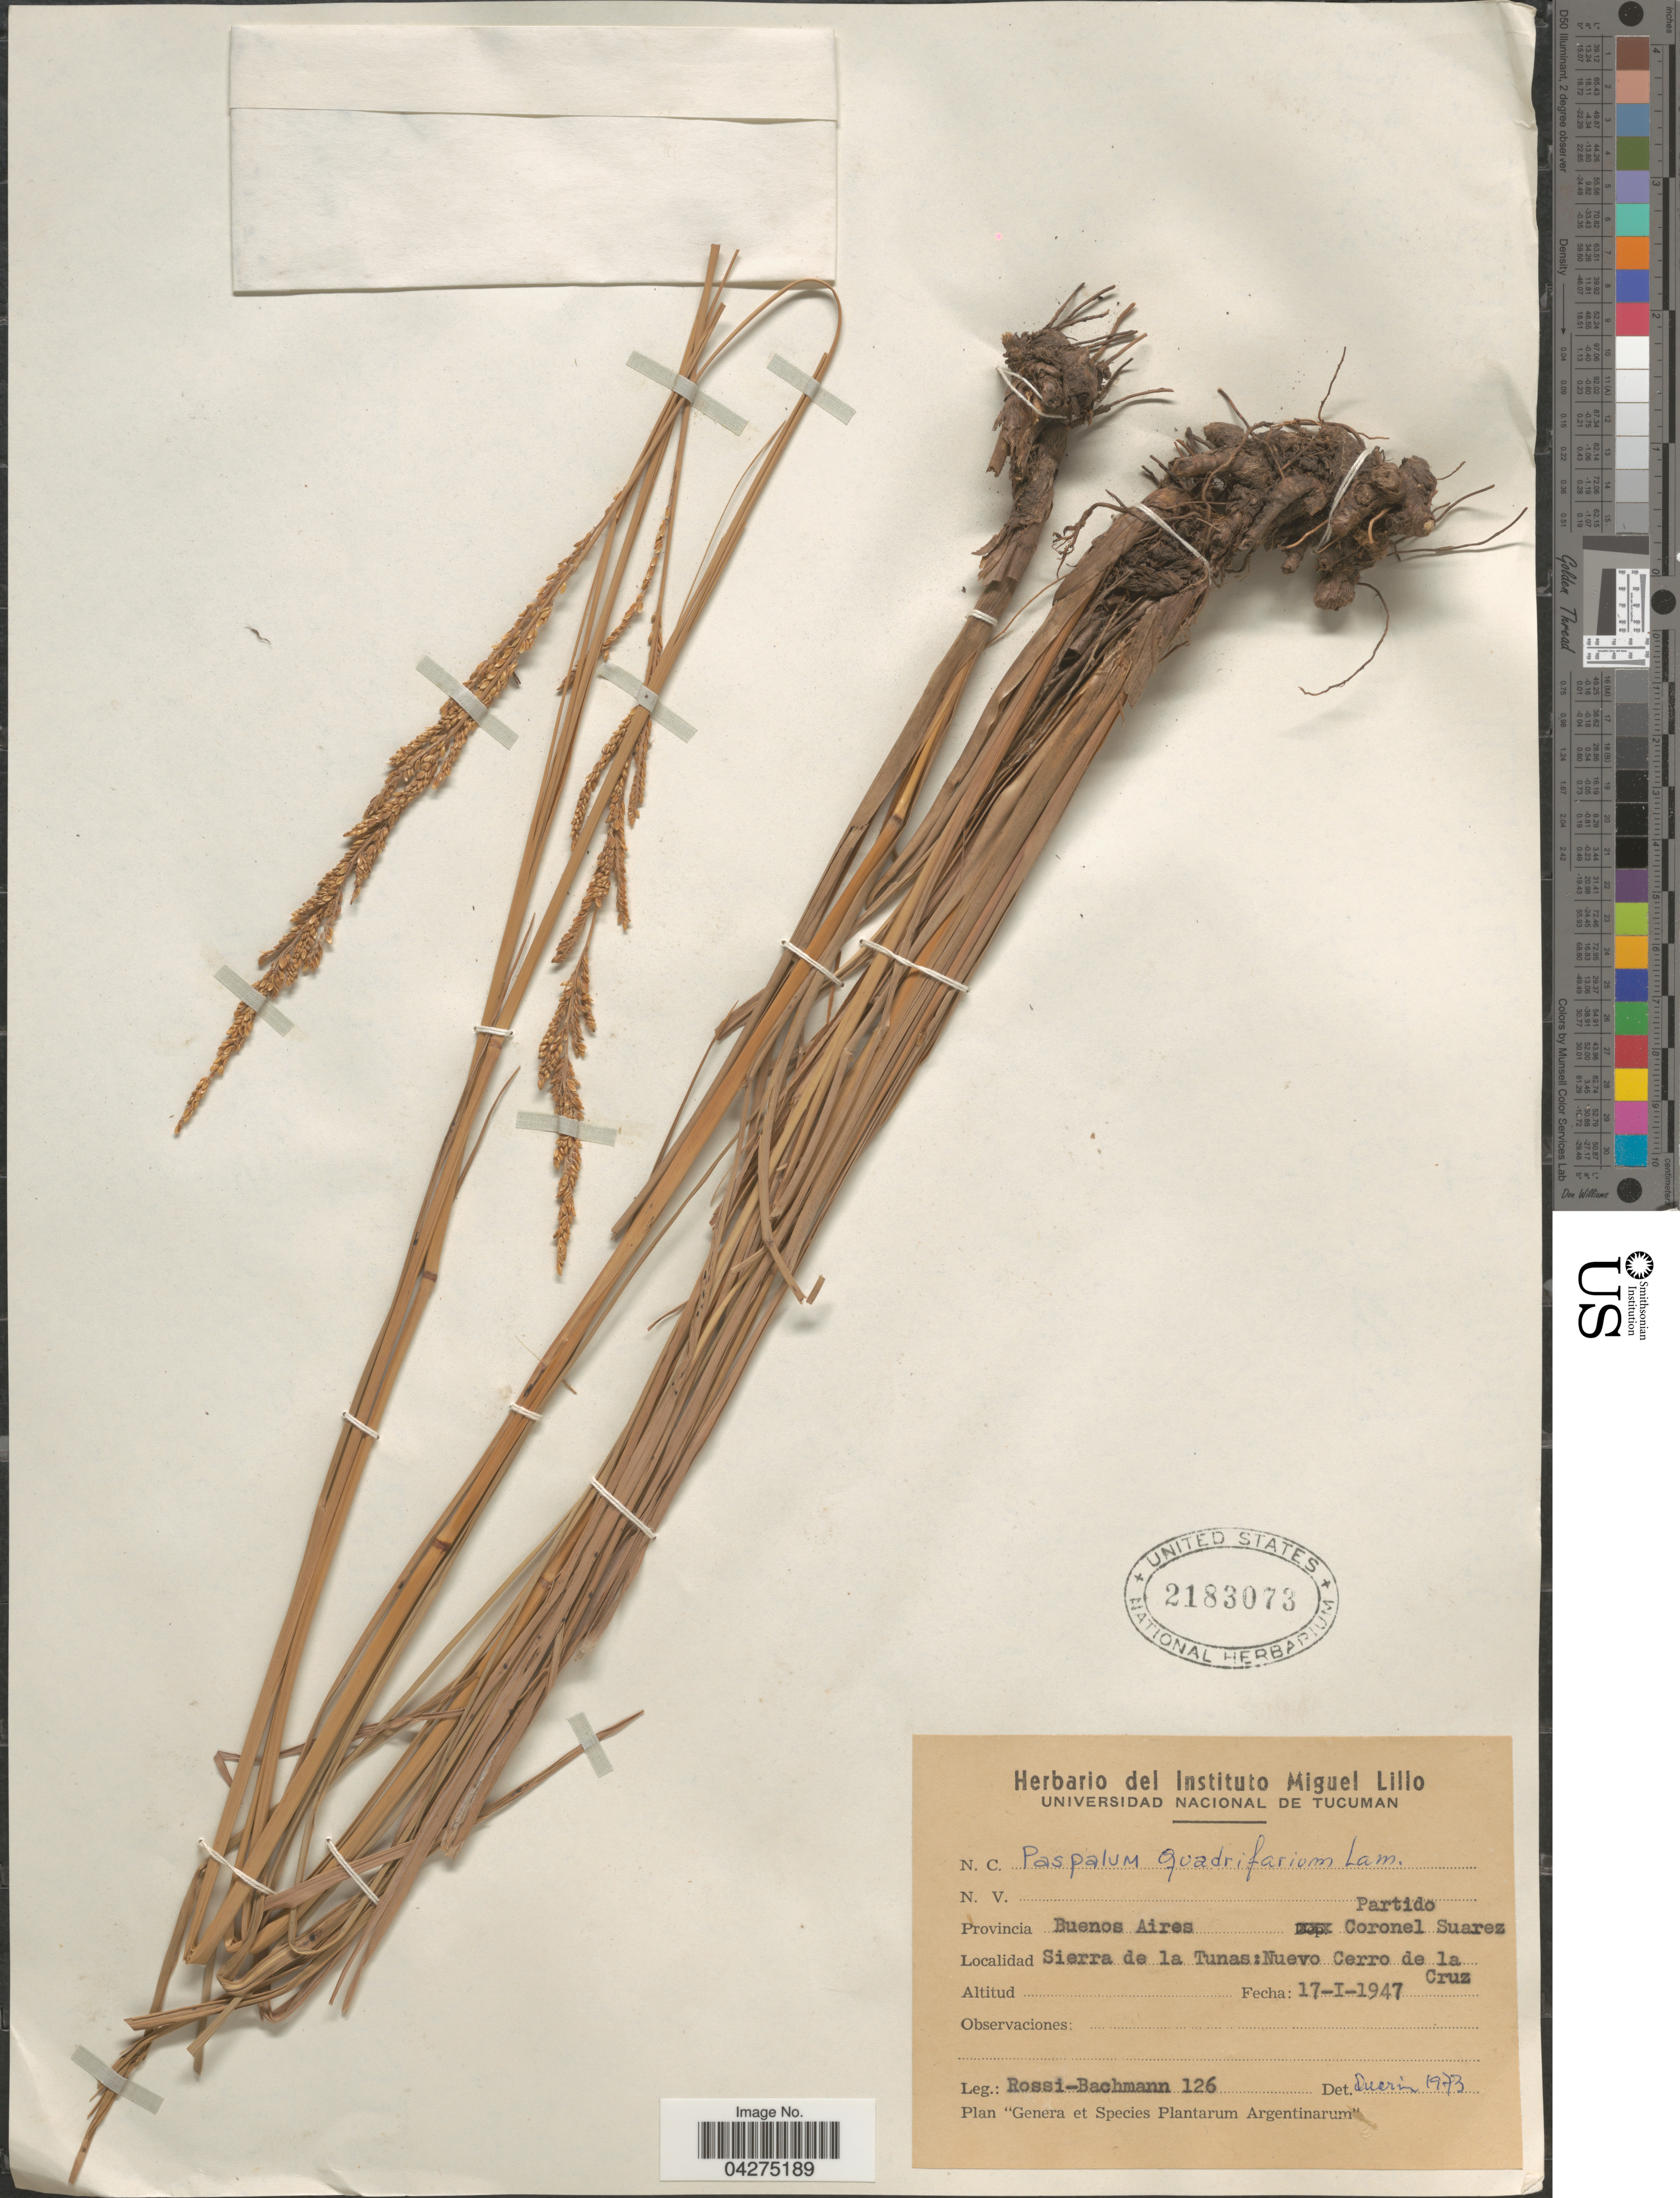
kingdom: Plantae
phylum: Tracheophyta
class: Liliopsida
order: Poales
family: Poaceae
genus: Paspalum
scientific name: Paspalum quadrifarium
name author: Lam.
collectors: Rossi & Bachmann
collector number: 126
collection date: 1947-01-17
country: Argentina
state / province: Buenos Aires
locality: Partido Coronel Suarez. Sierra de la Tunas: Nuevo Cerro de la Cruz.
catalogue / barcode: US 2183073